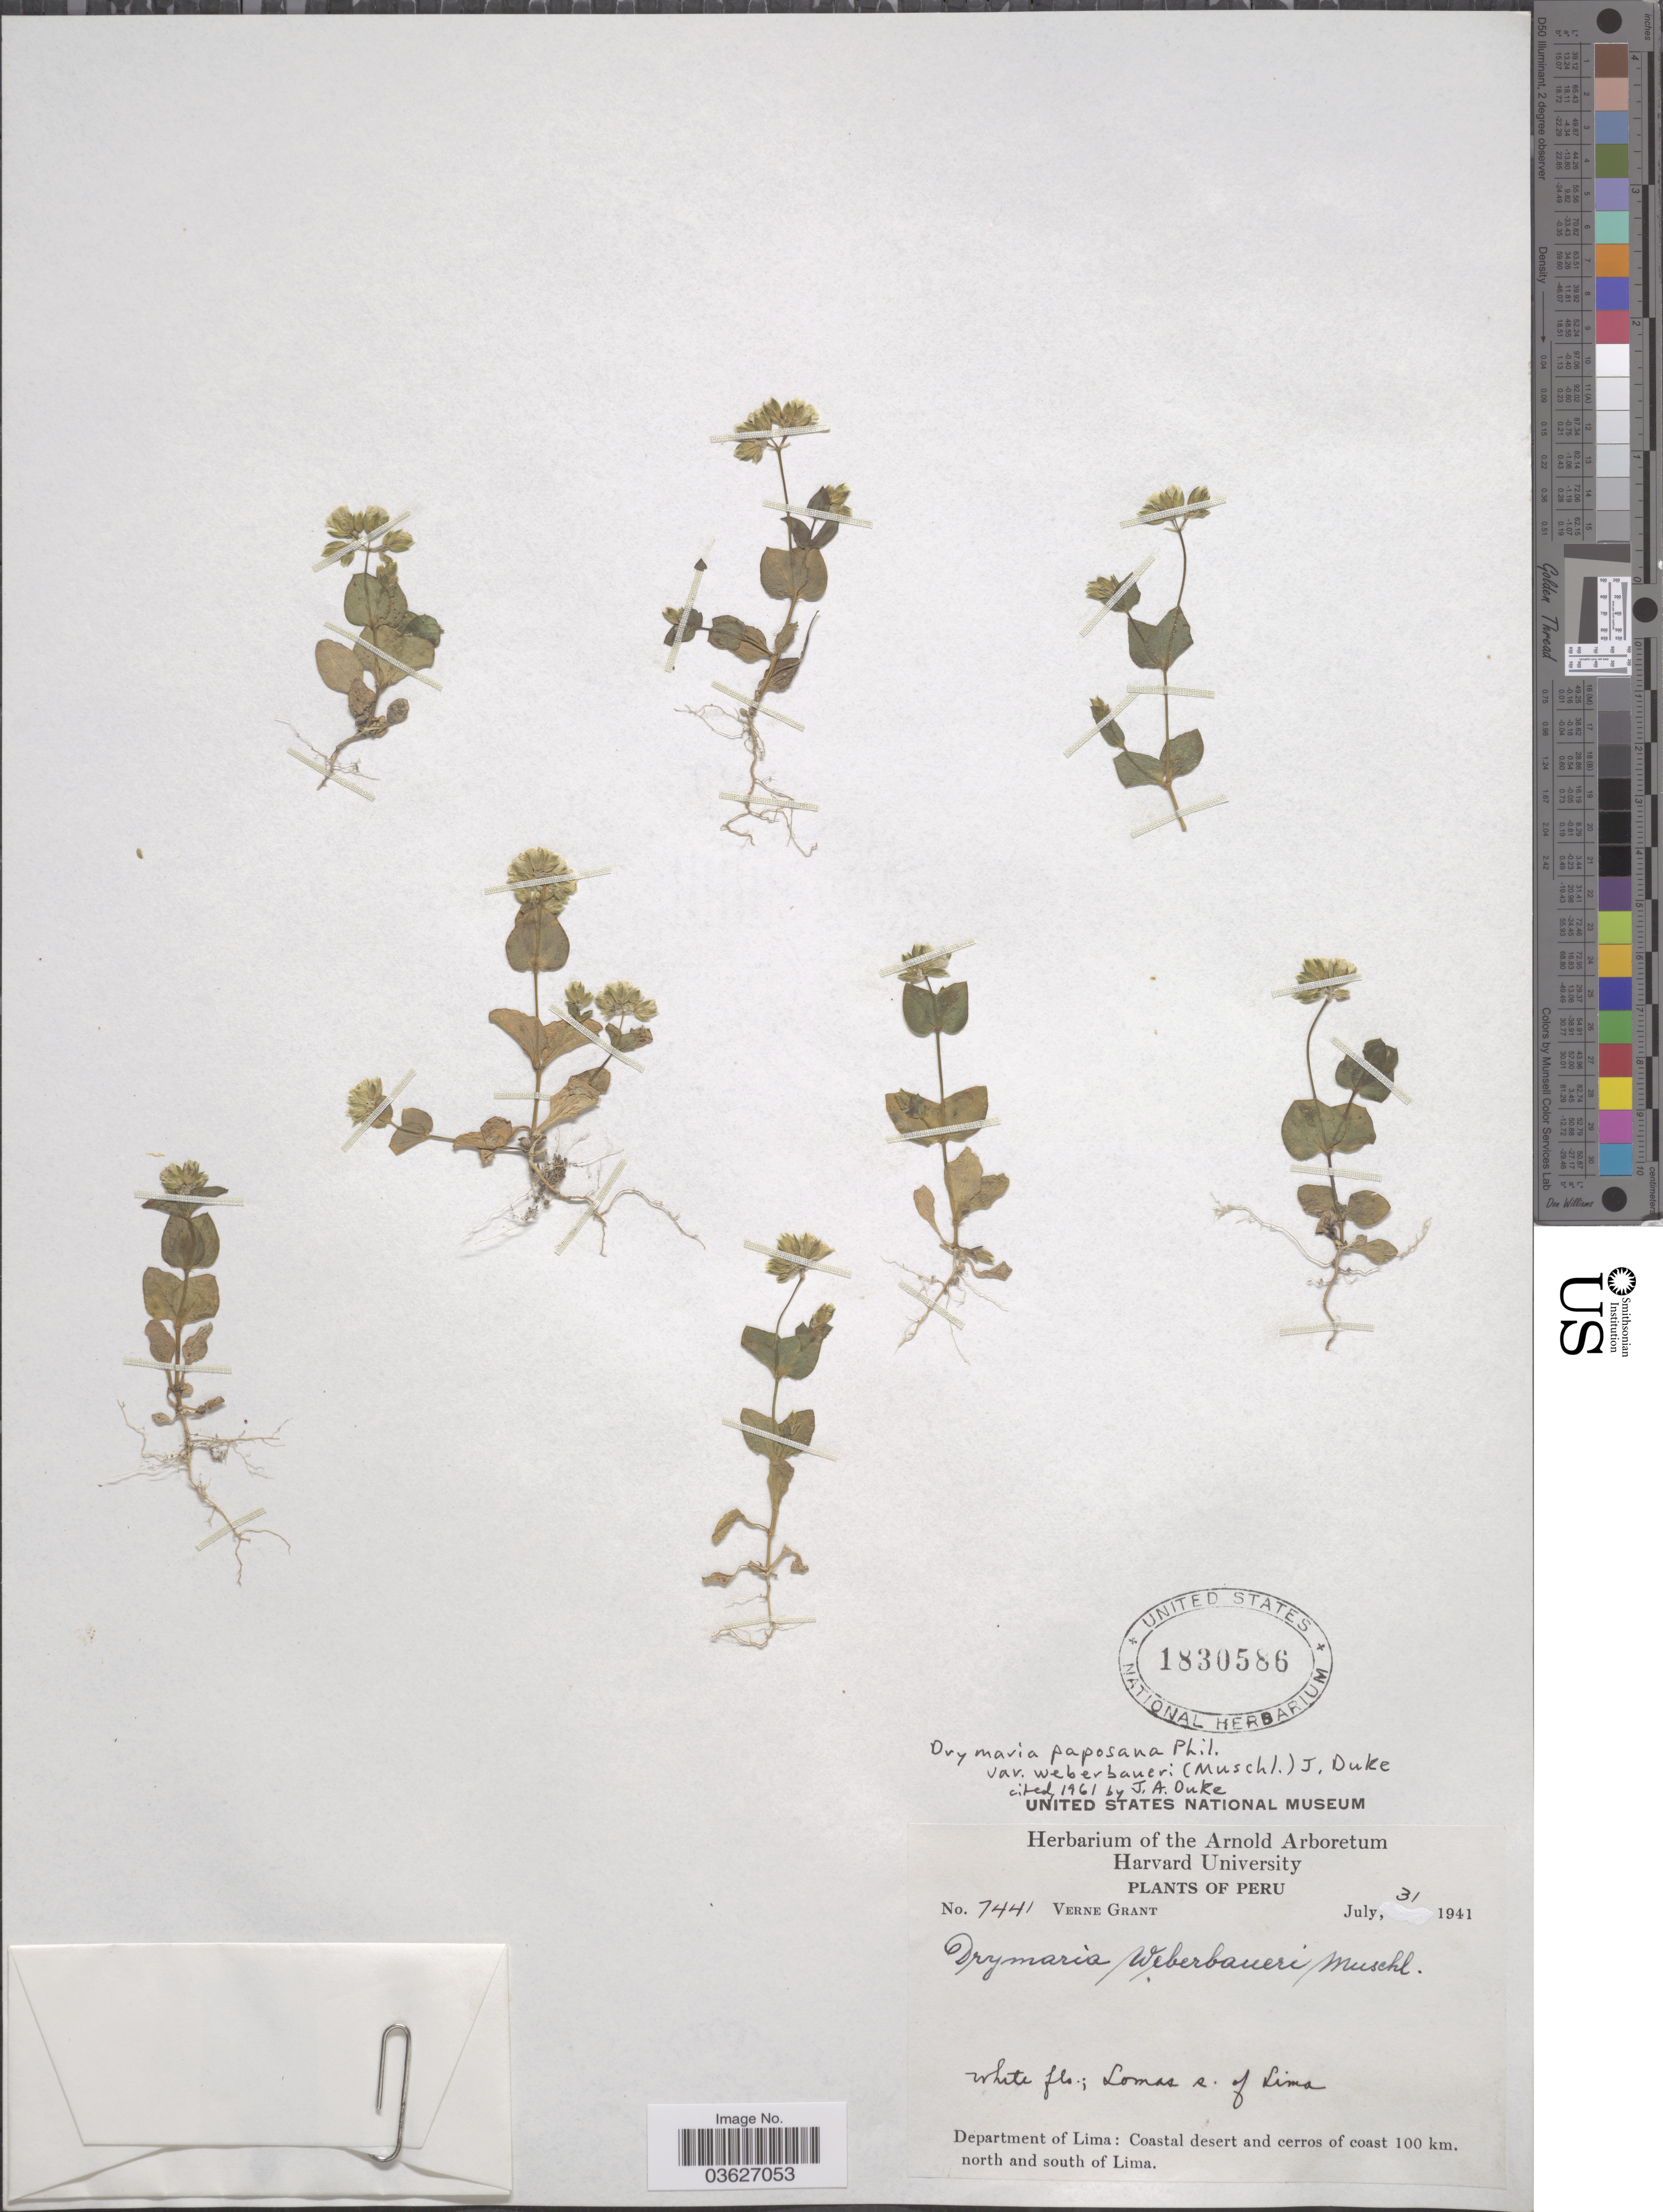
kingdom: Plantae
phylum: Tracheophyta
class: Magnoliopsida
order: Caryophyllales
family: Caryophyllaceae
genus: Drymaria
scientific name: Drymaria paposana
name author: Phil.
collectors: V. Grant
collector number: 7441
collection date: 1941-07-31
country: Peru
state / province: Lima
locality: Lomas s. of Lima. Department of Lima: Coastal desert and cerros of coast 100 km. north and south of Lima.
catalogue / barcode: US 1830586